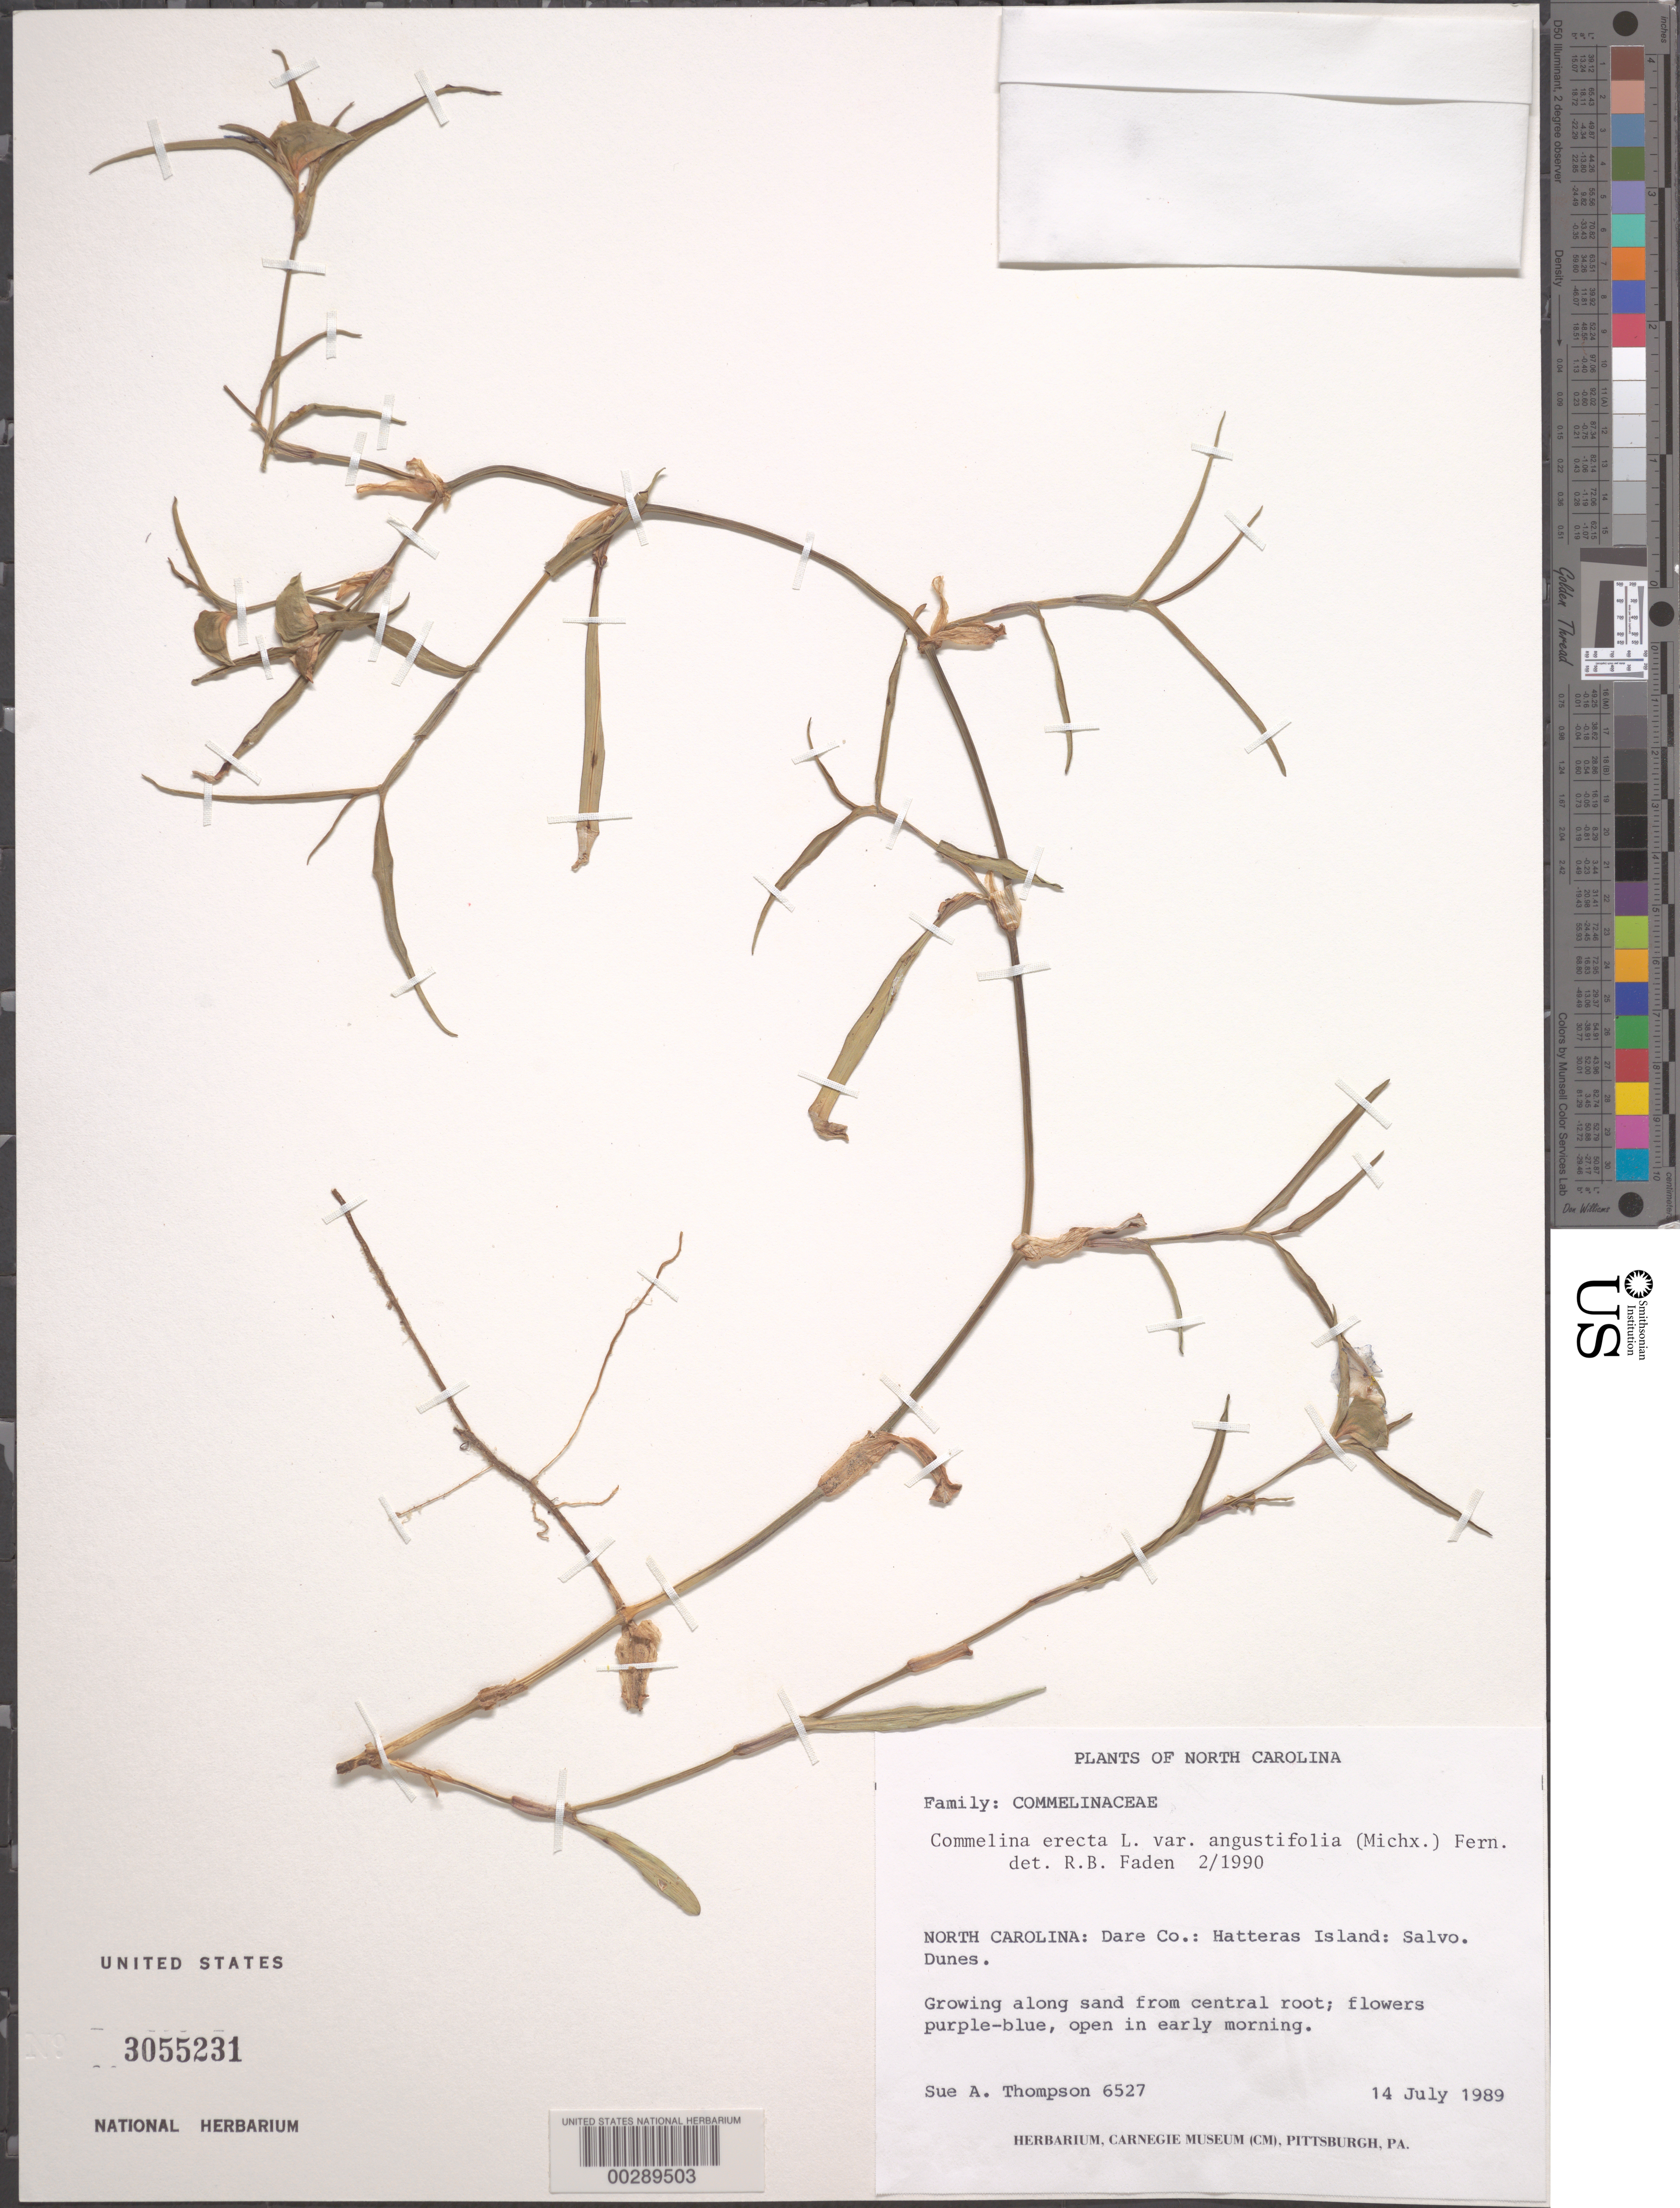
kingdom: Plantae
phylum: Tracheophyta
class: Liliopsida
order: Commelinales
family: Commelinaceae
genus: Commelina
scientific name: Commelina erecta var. angustifolia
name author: (Michx.) Fernald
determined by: Faden, Robert B., (US), Smithsonian Institution - National Museum of Natural History (UNITED STATES)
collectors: S. A. Thompson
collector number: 6527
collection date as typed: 14 Jul 1989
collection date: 1989-07-14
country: United States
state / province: North Carolina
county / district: Dare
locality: Hatteras island, salvo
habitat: Dunes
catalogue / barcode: US 3055231